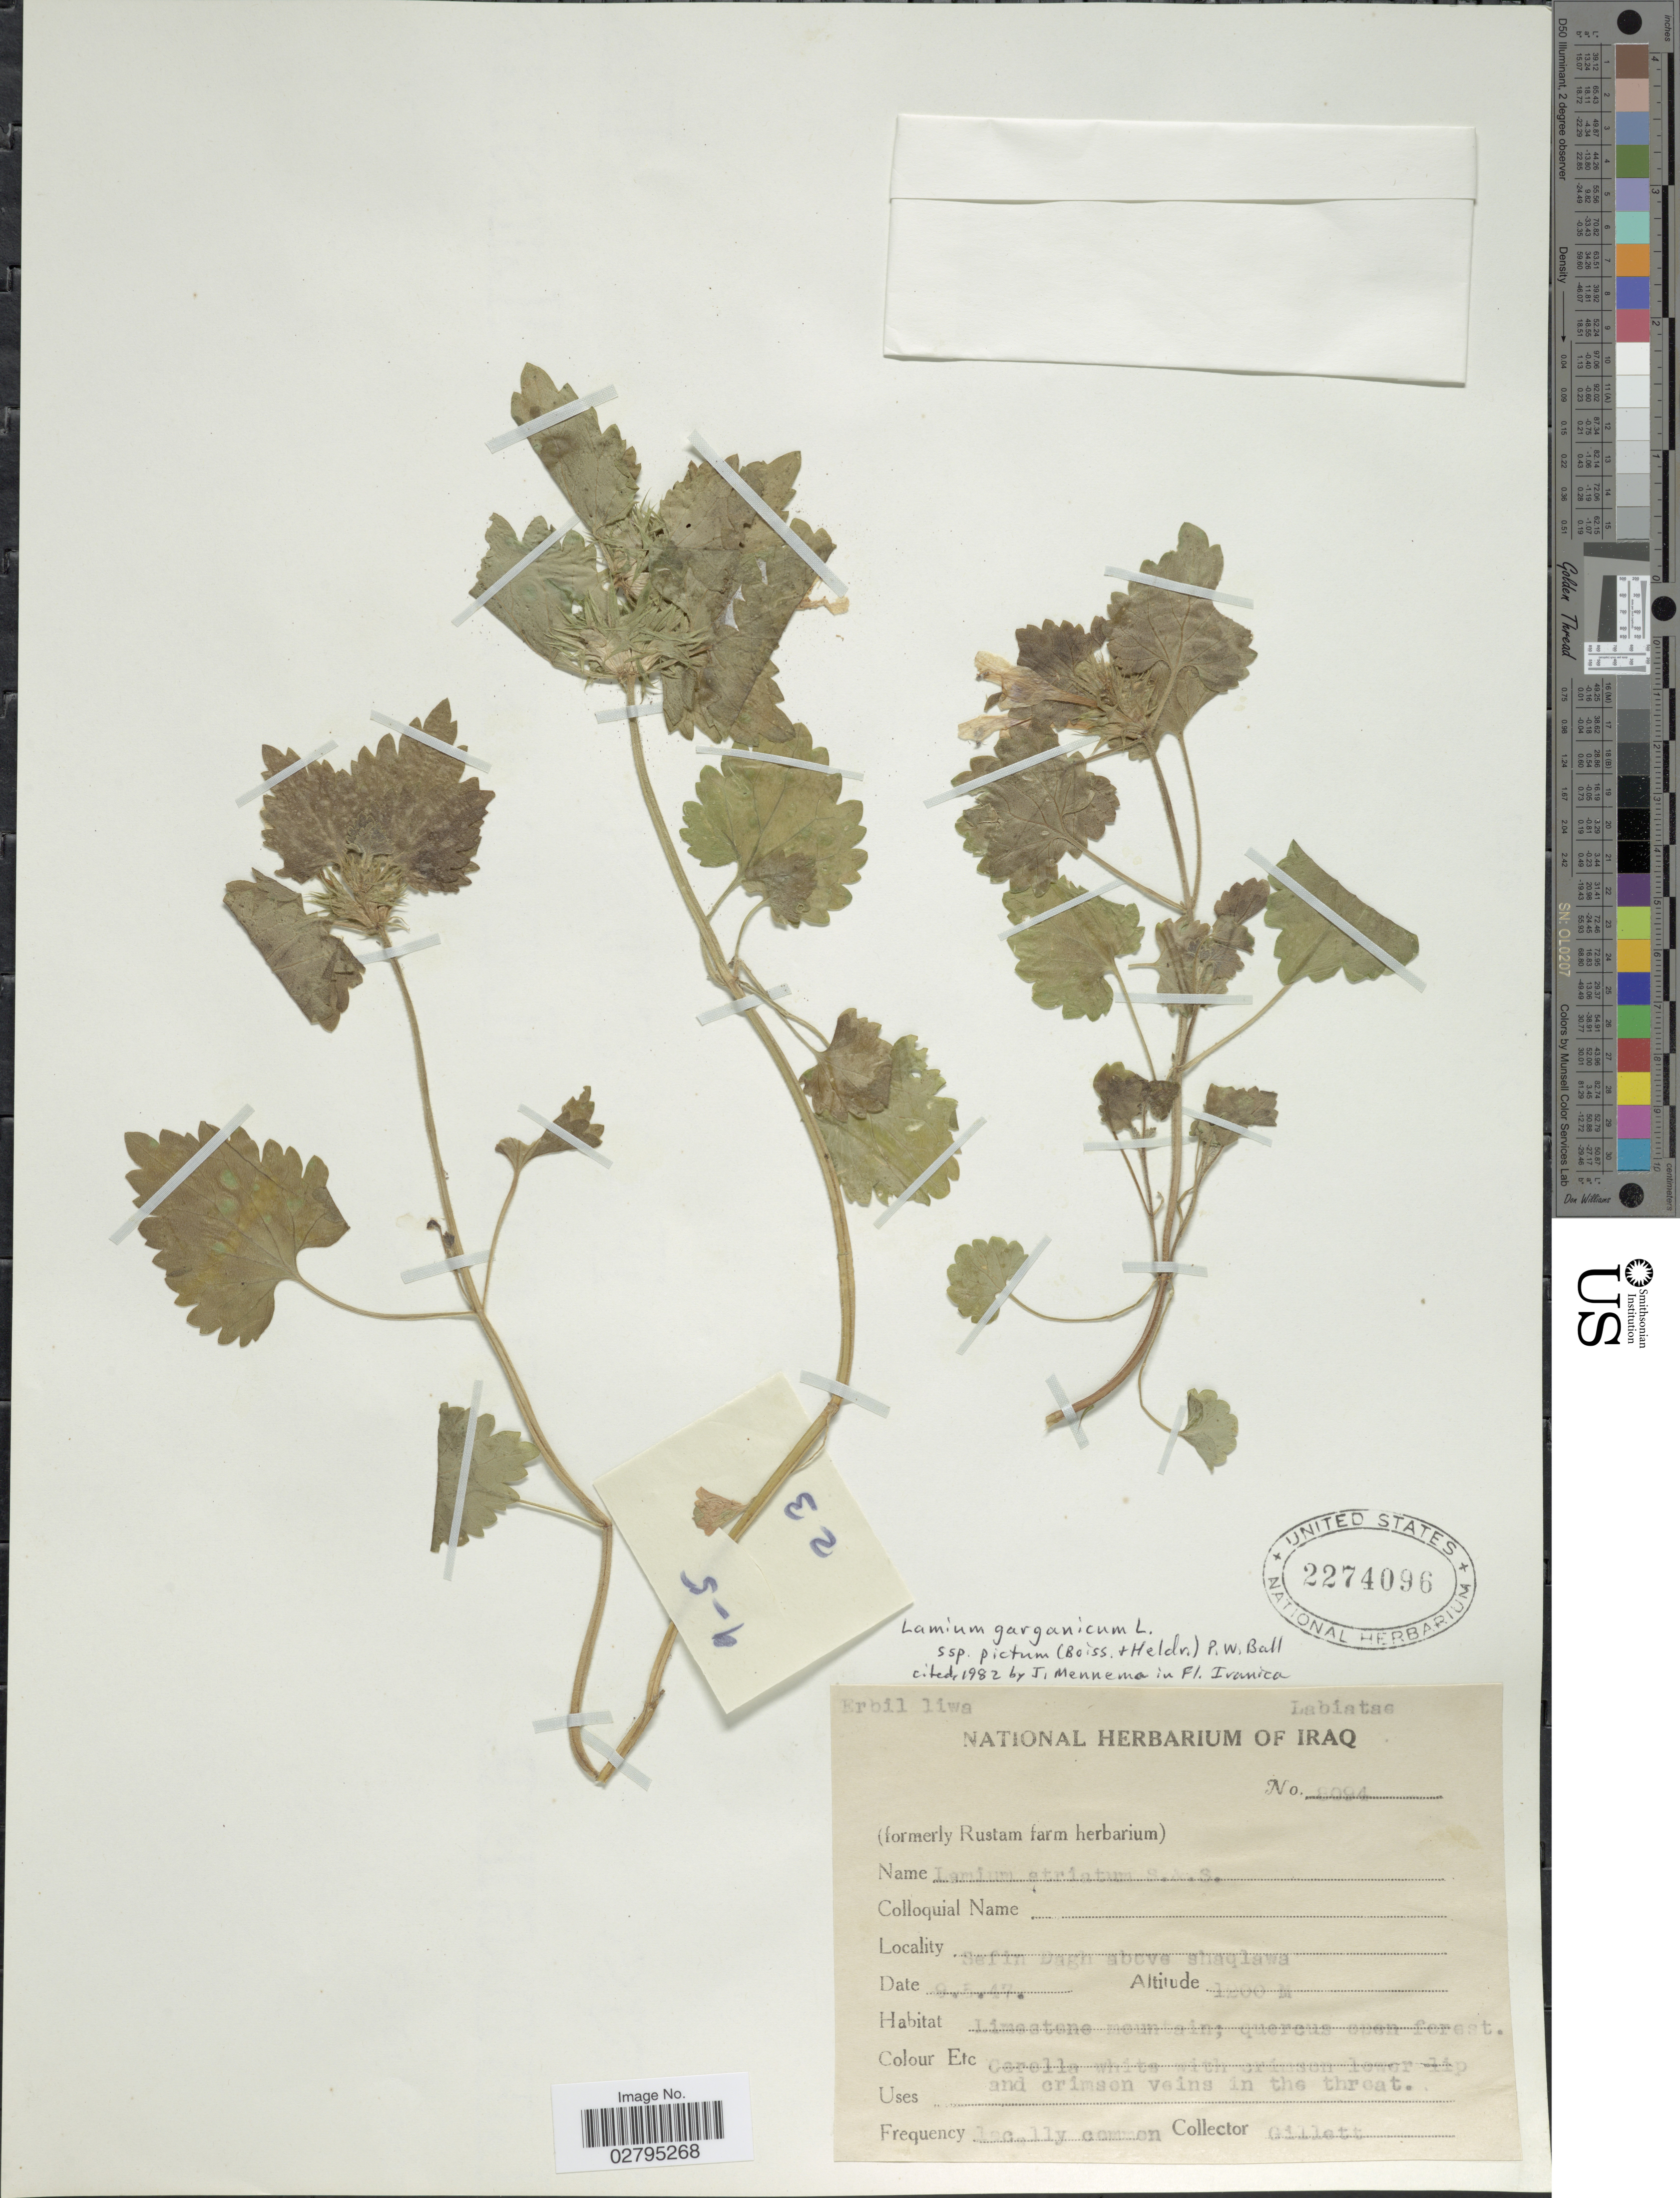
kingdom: Plantae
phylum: Tracheophyta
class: Magnoliopsida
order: Lamiales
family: Lamiaceae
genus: Lamium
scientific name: Lamium garganicum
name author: L.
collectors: Gillett, --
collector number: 8094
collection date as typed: Transcribed d/m/y: 9/5/47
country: Iraq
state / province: Arbīl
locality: Erbil liwa, Sefin Dagh above shaqlawa.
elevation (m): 1200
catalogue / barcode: US 2274096